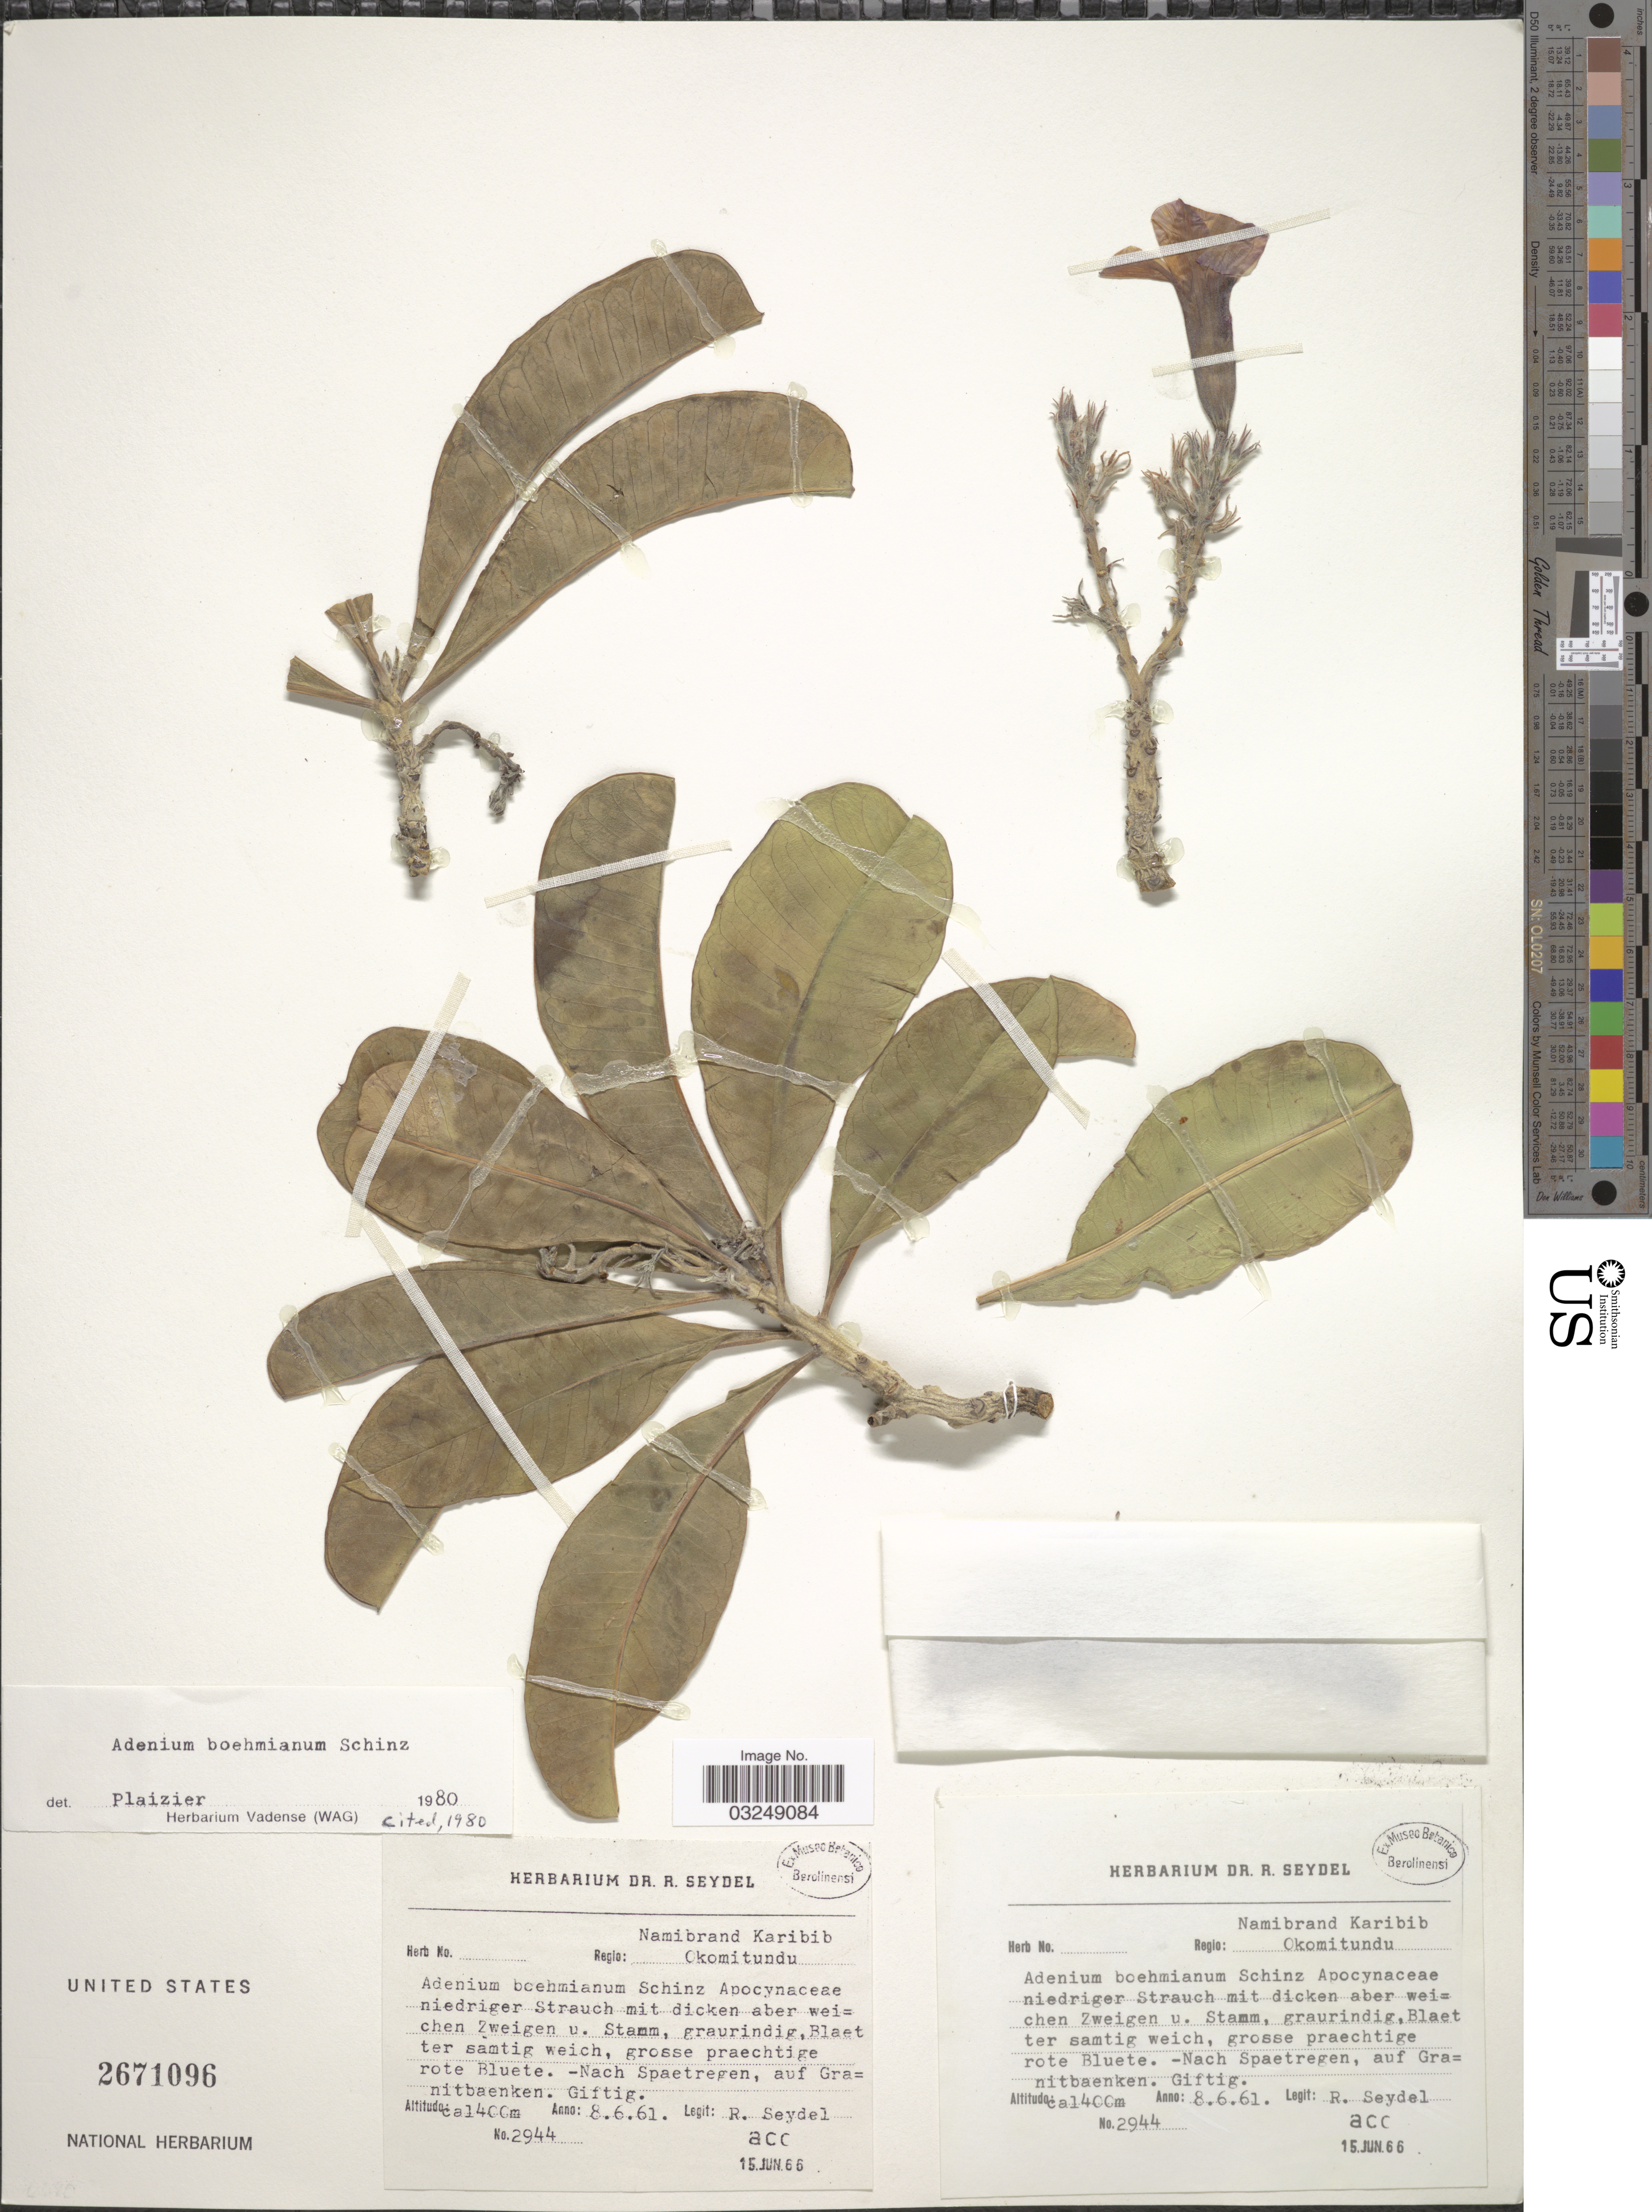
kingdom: Plantae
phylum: Tracheophyta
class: Magnoliopsida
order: Gentianales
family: Apocynaceae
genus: Adenium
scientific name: Adenium boehmianum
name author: Schinz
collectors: R. Seydel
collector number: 2944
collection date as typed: Transcribed d/m/y: 8/6/61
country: Namibia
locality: Regio: Namibrand Karibib Okomitundu.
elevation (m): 1400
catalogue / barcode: US 2671096